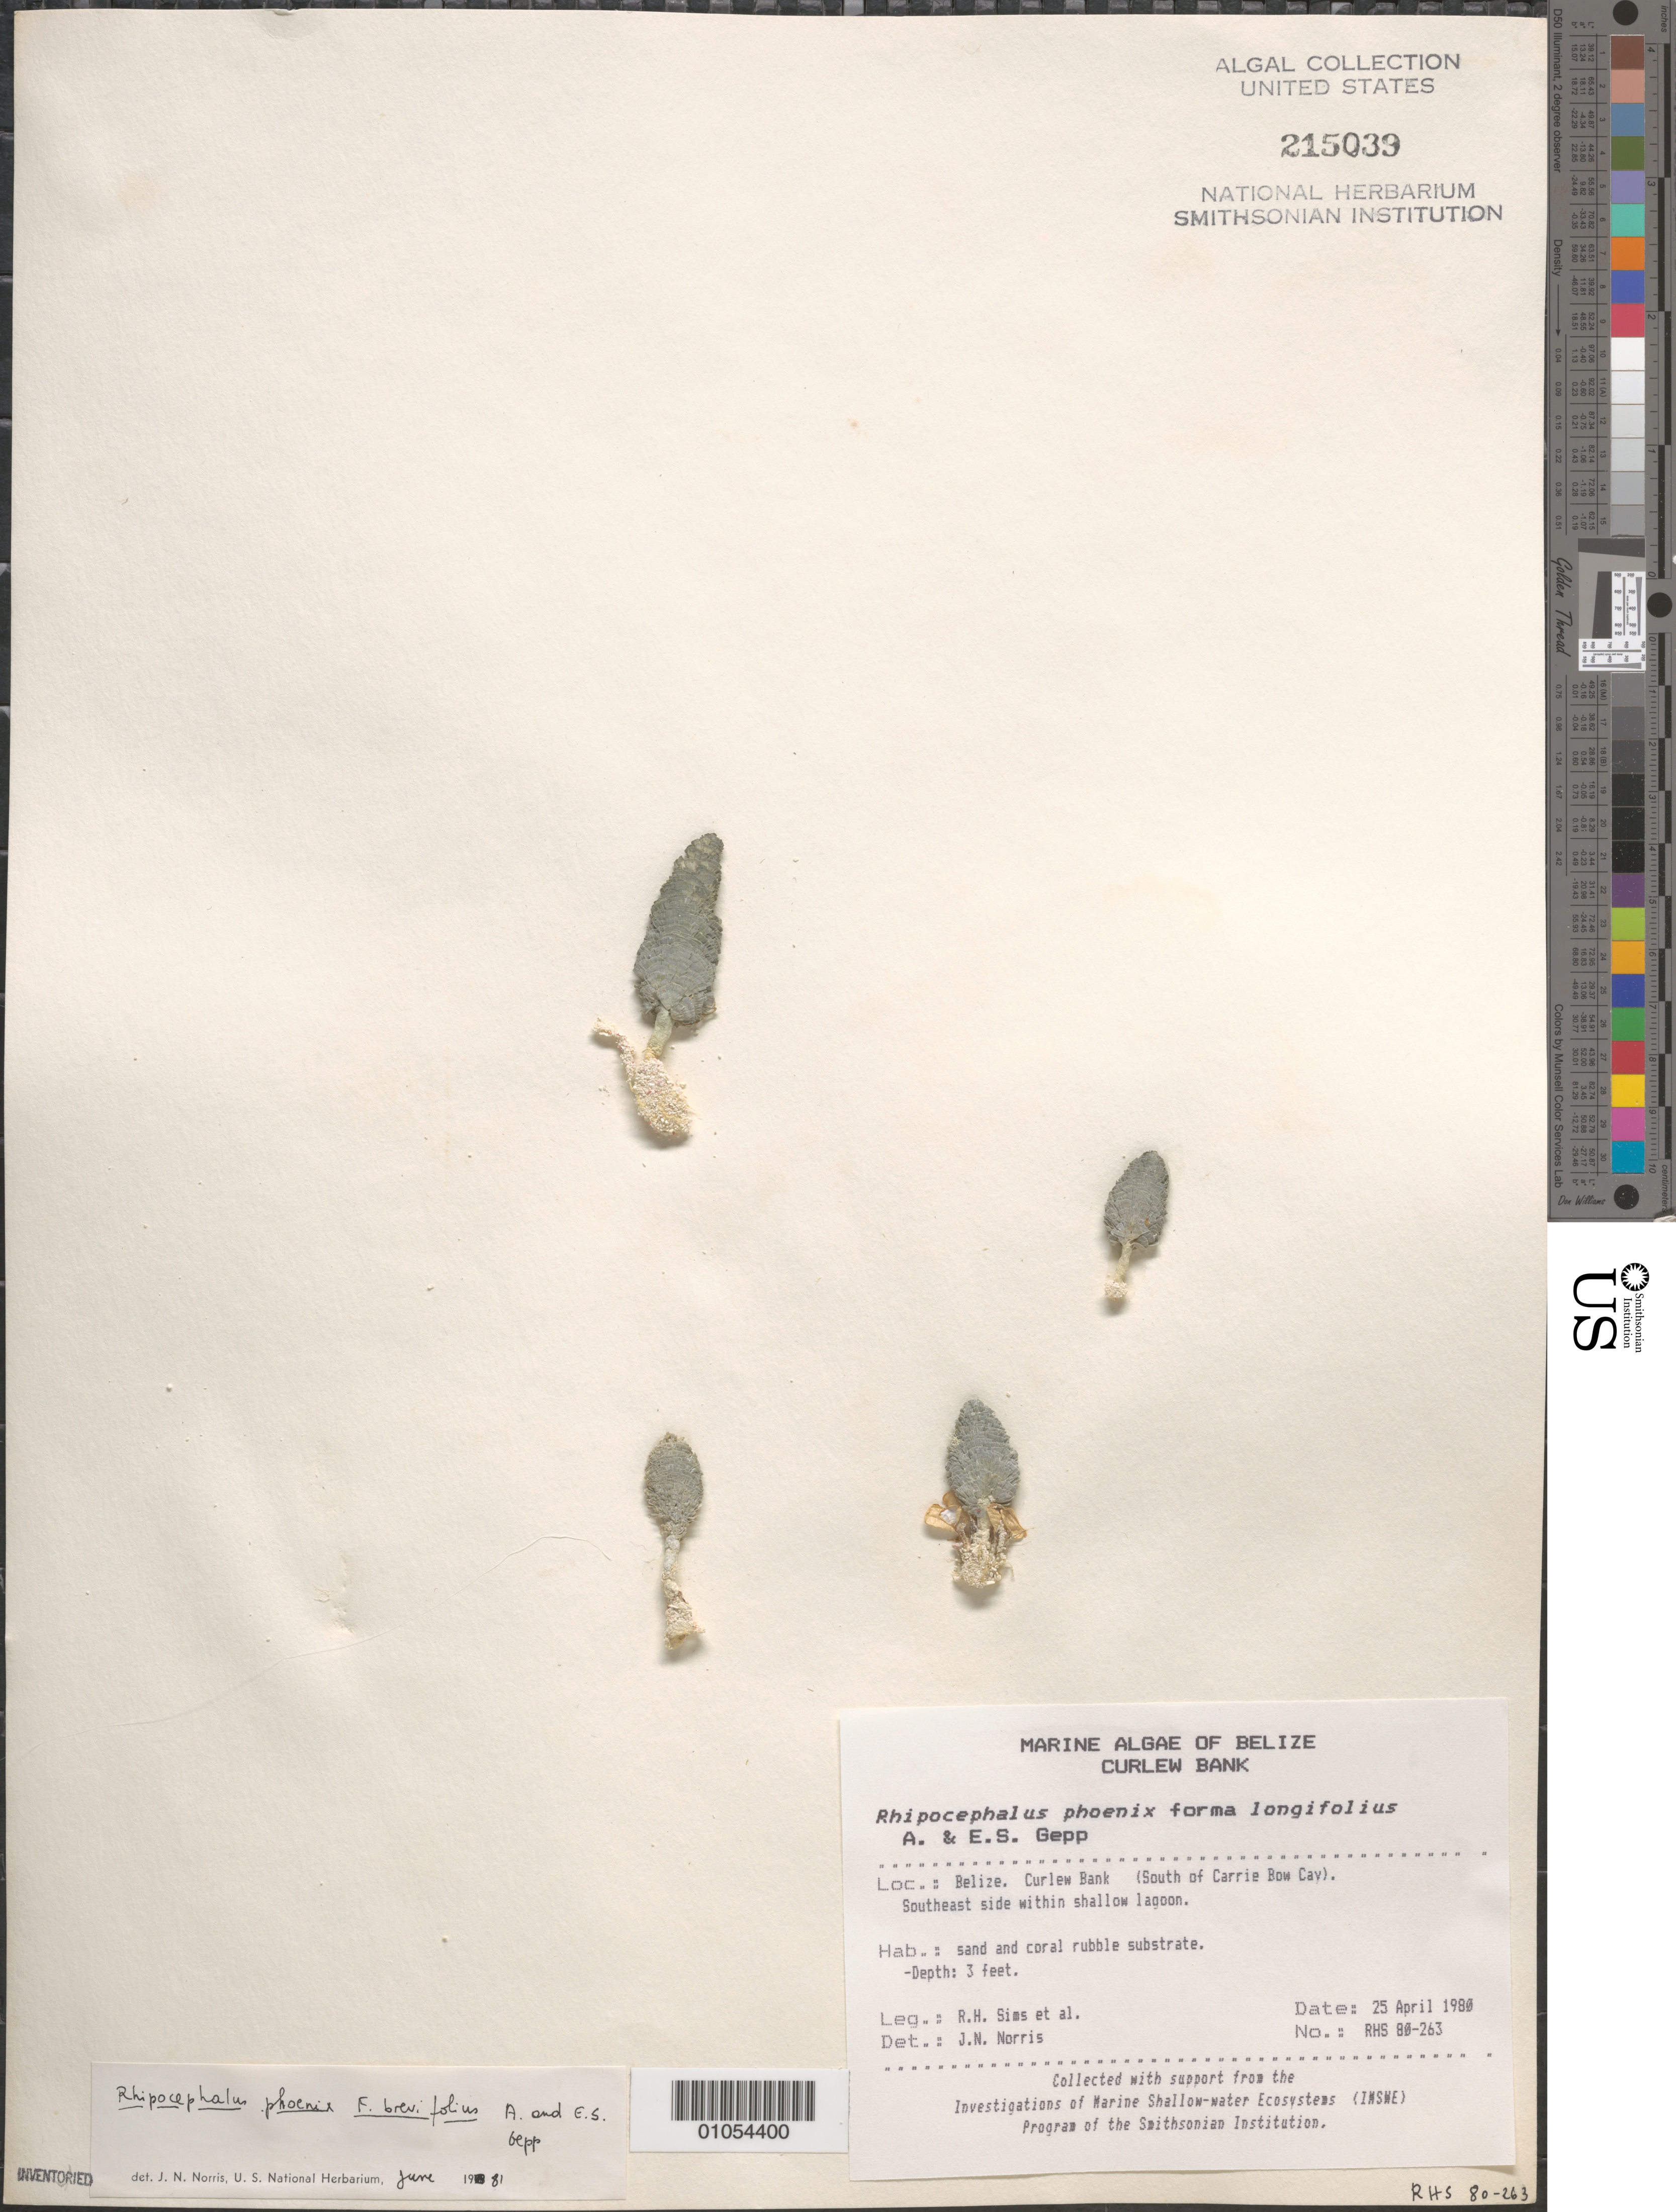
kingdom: Plantae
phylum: Chlorophyta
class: Ulvophyceae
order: Bryopsidales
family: Udoteaceae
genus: Rhipocephalus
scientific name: Rhipocephalus phoenix f. brevifolius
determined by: Norris, James N.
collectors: R. H. Sims & et al.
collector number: RHS 80-263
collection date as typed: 25 Apr 1980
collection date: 1980-04-25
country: Belize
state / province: Stann Creek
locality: Curlew Bank, south of Carrie Bow Cay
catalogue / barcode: US 215039